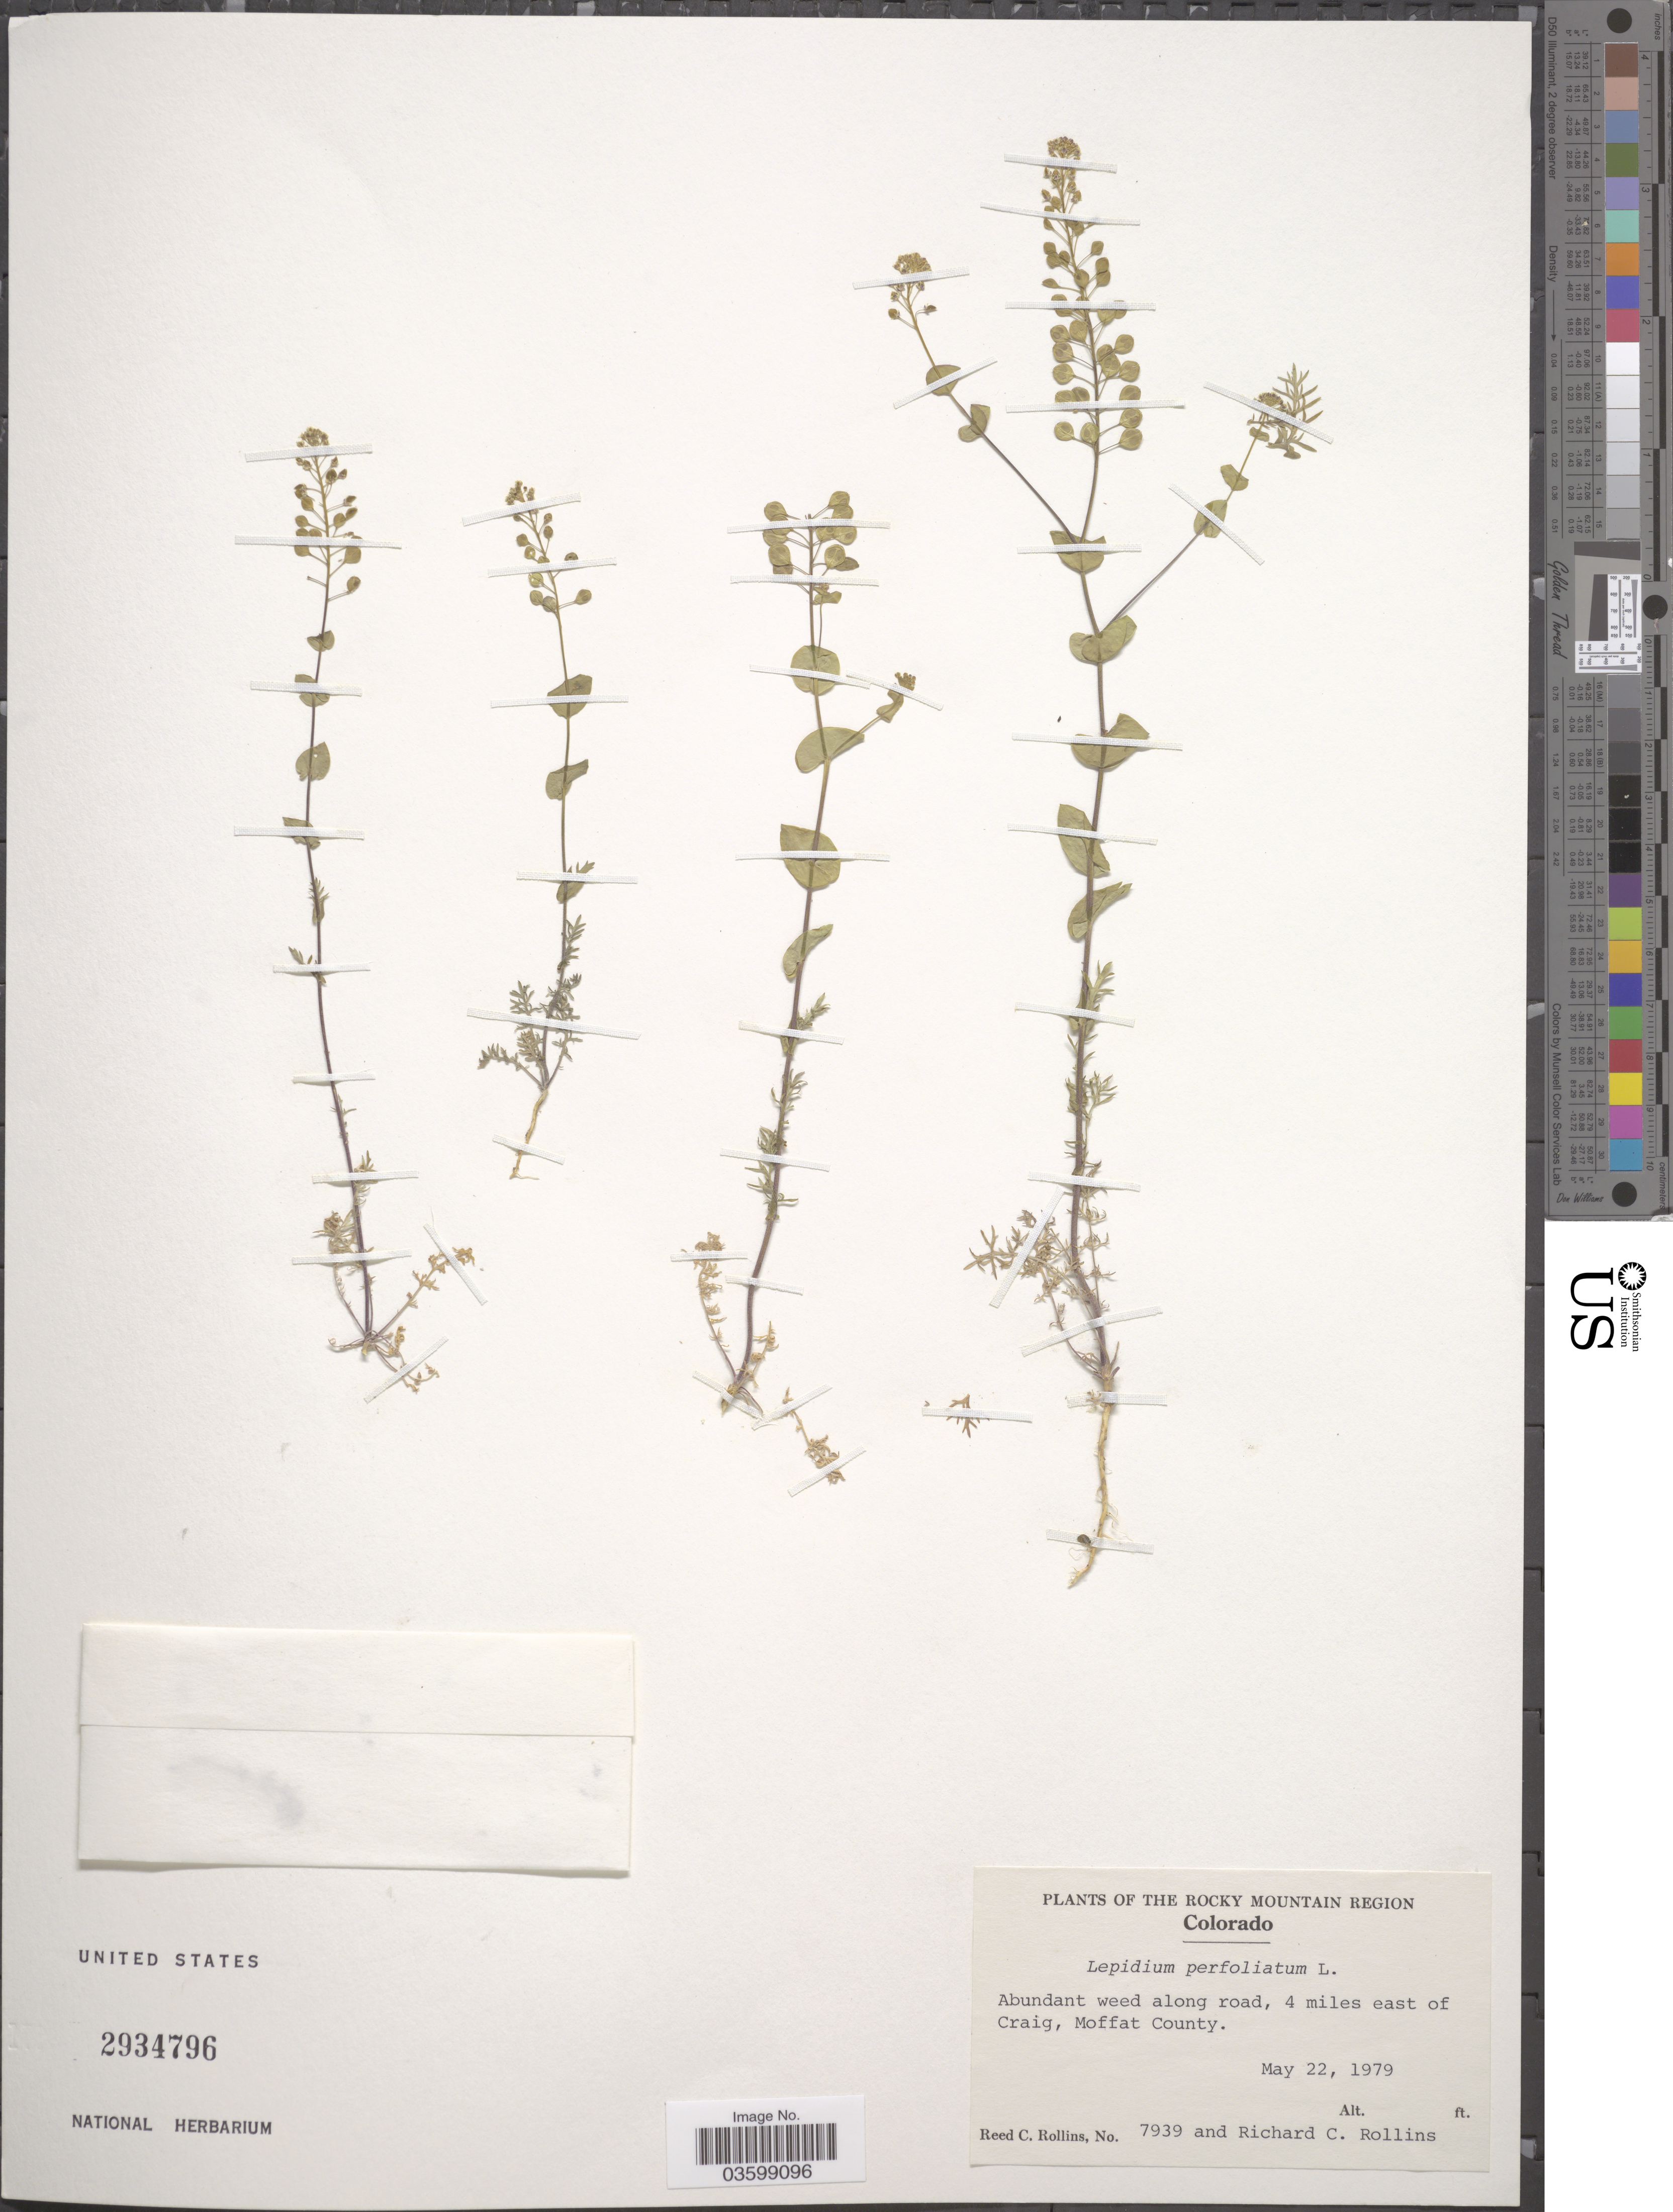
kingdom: Plantae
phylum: Tracheophyta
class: Magnoliopsida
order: Brassicales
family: Brassicaceae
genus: Lepidium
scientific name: Lepidium perfoliatum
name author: L.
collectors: R. C. Rollins & R. C. Rollins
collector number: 7939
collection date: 1979-05-22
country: United States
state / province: Colorado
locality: The Rocky Mountain Region. 4 miles east of Craig, Moffat County.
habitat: abundant weed along road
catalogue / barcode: US 2934796